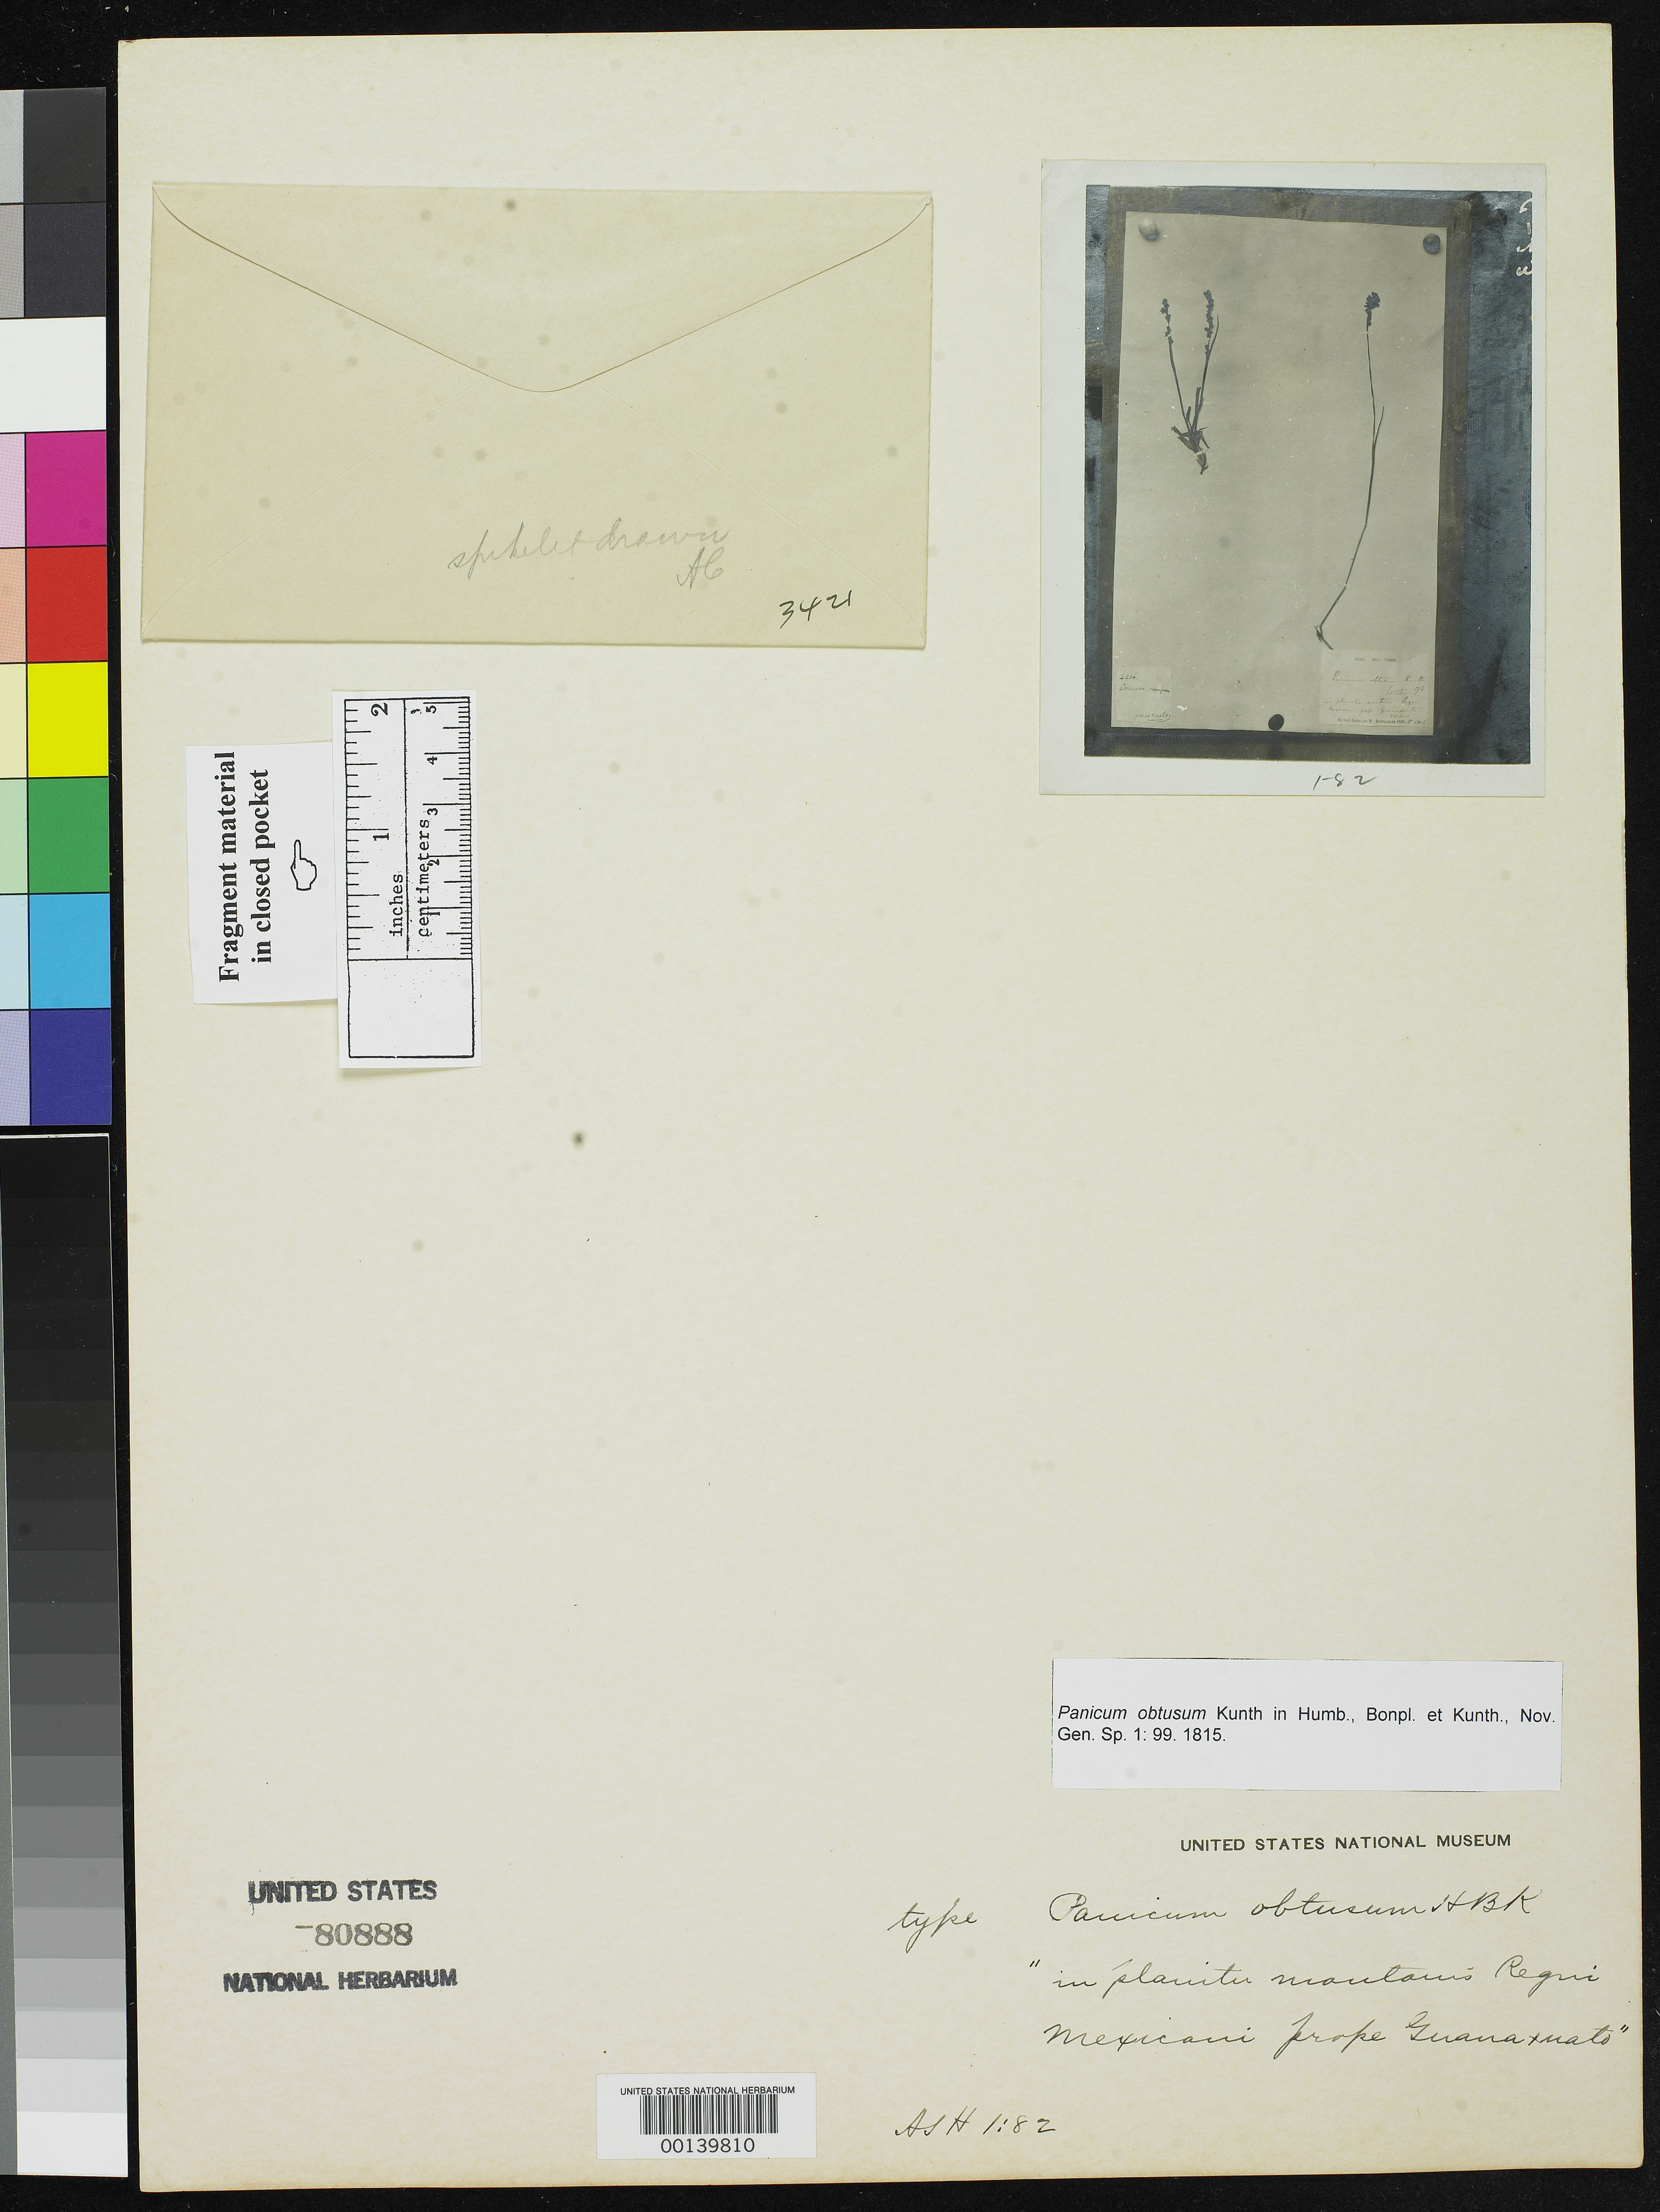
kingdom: Plantae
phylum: Tracheophyta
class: Liliopsida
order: Poales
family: Poaceae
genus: Panicum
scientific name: Panicum obtusum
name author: Kunth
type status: Type Fragment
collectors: F. W. Humboldt & A. J. A. Bonpland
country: Mexico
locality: Mountains near Guanaxuato and Burras.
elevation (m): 329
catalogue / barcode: US 80888